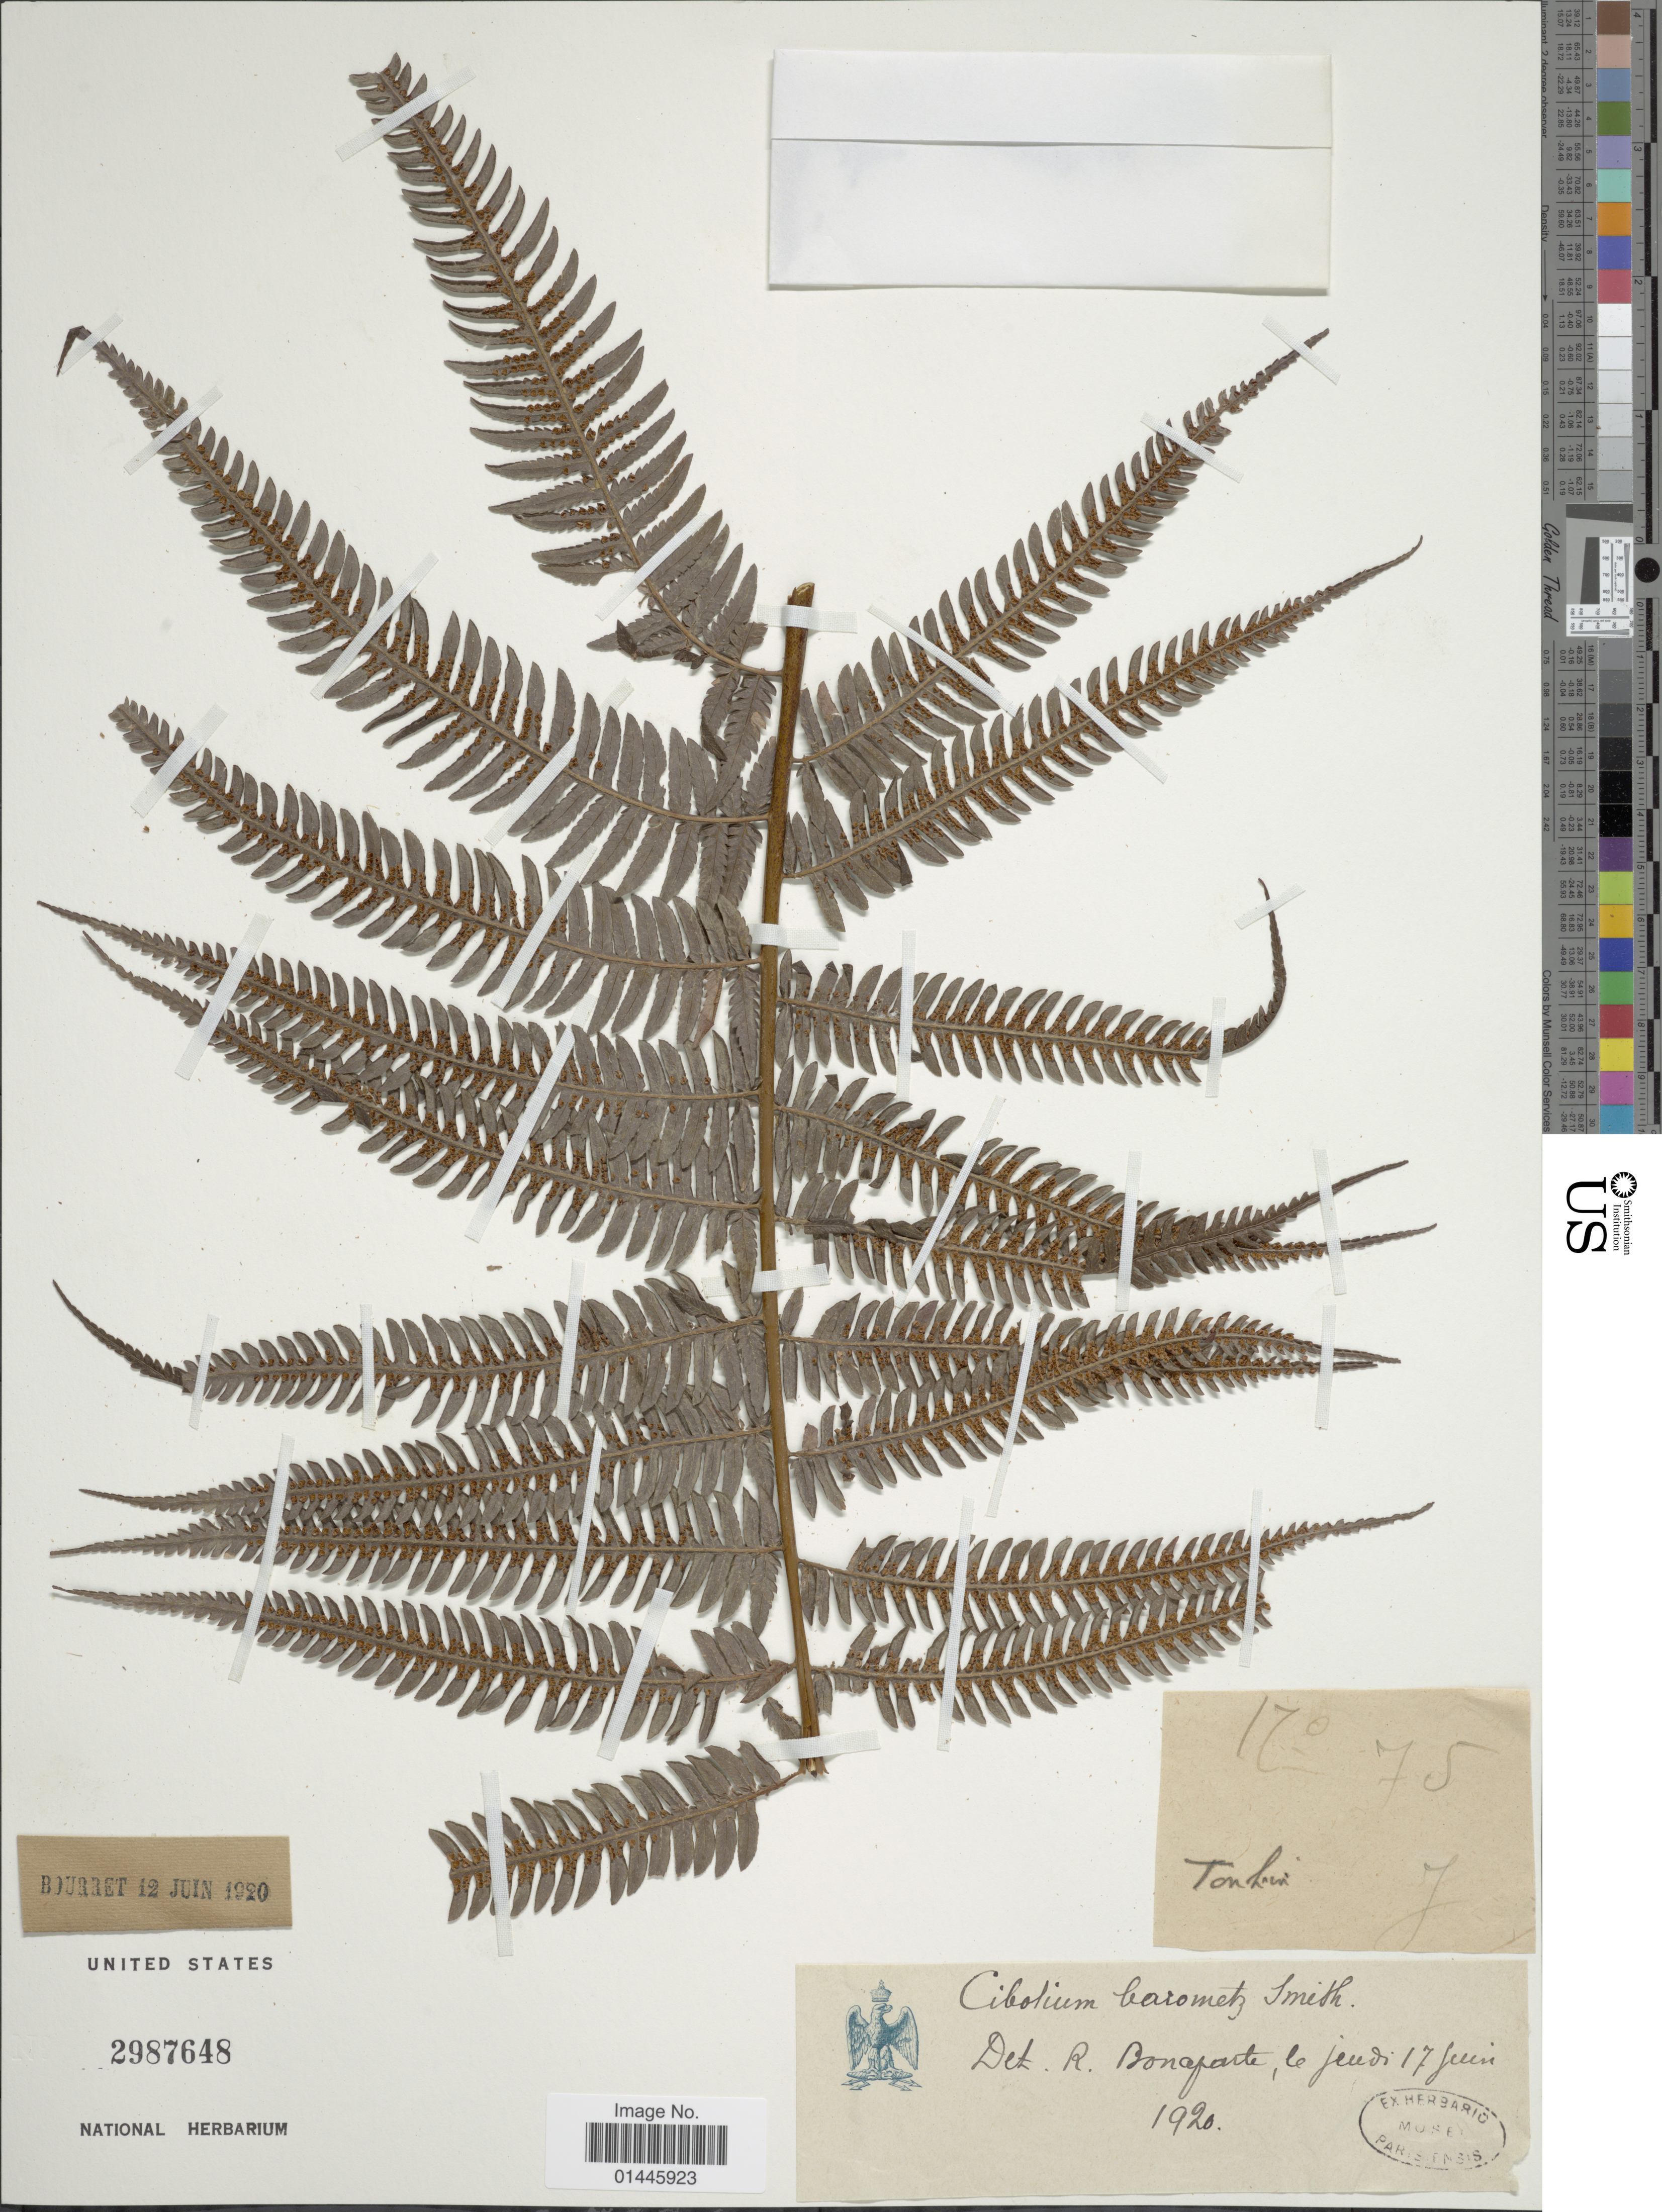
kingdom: Plantae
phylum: Tracheophyta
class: Polypodiopsida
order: Cyatheales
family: Cibotiaceae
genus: Cibotium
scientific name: Cibotium barometz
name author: (L.) J. Sm.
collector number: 75?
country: Vietnam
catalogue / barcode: US 2987648